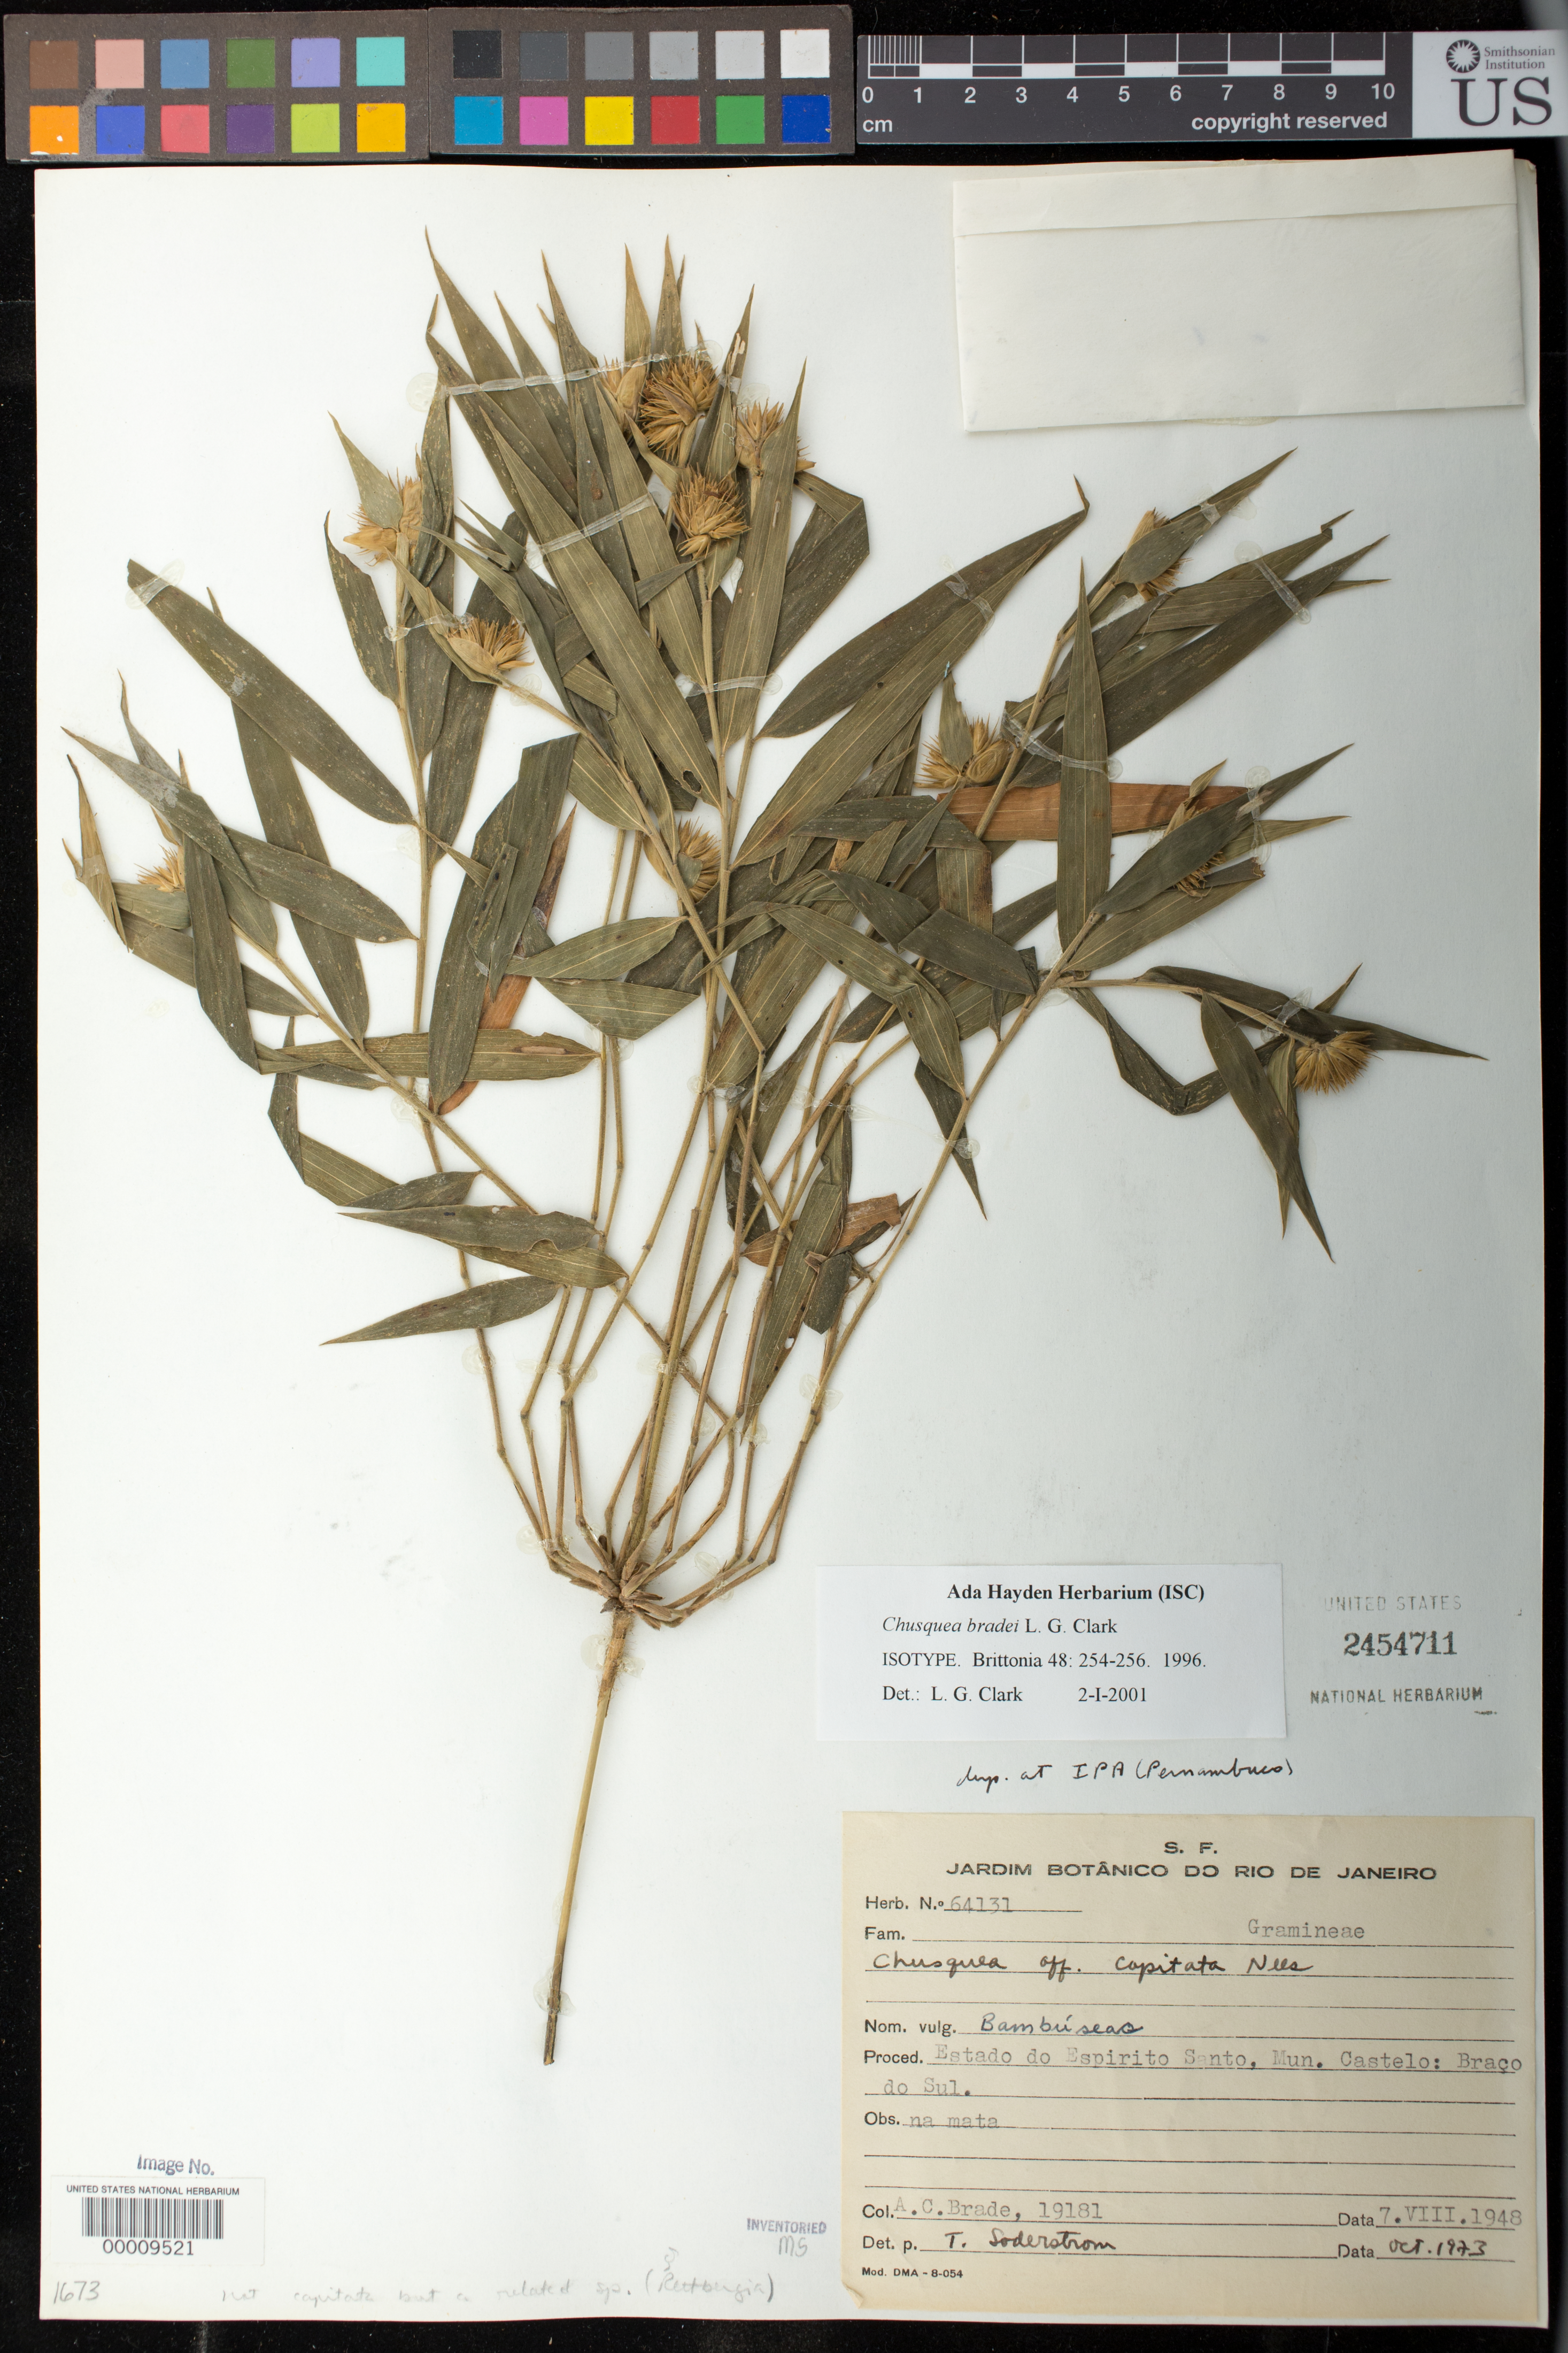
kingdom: Plantae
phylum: Tracheophyta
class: Liliopsida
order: Poales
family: Poaceae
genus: Chusquea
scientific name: Chusquea bradei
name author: L.G. Clark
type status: Isotype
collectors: A. C. Brade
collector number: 19181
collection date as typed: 7. VIII. 1948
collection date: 1948-08-07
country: Brazil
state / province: Espírito Santo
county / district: Castelo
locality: Estado do Espirito Santo, Mun. Castelo; Braço do Sul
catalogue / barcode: US 2454711